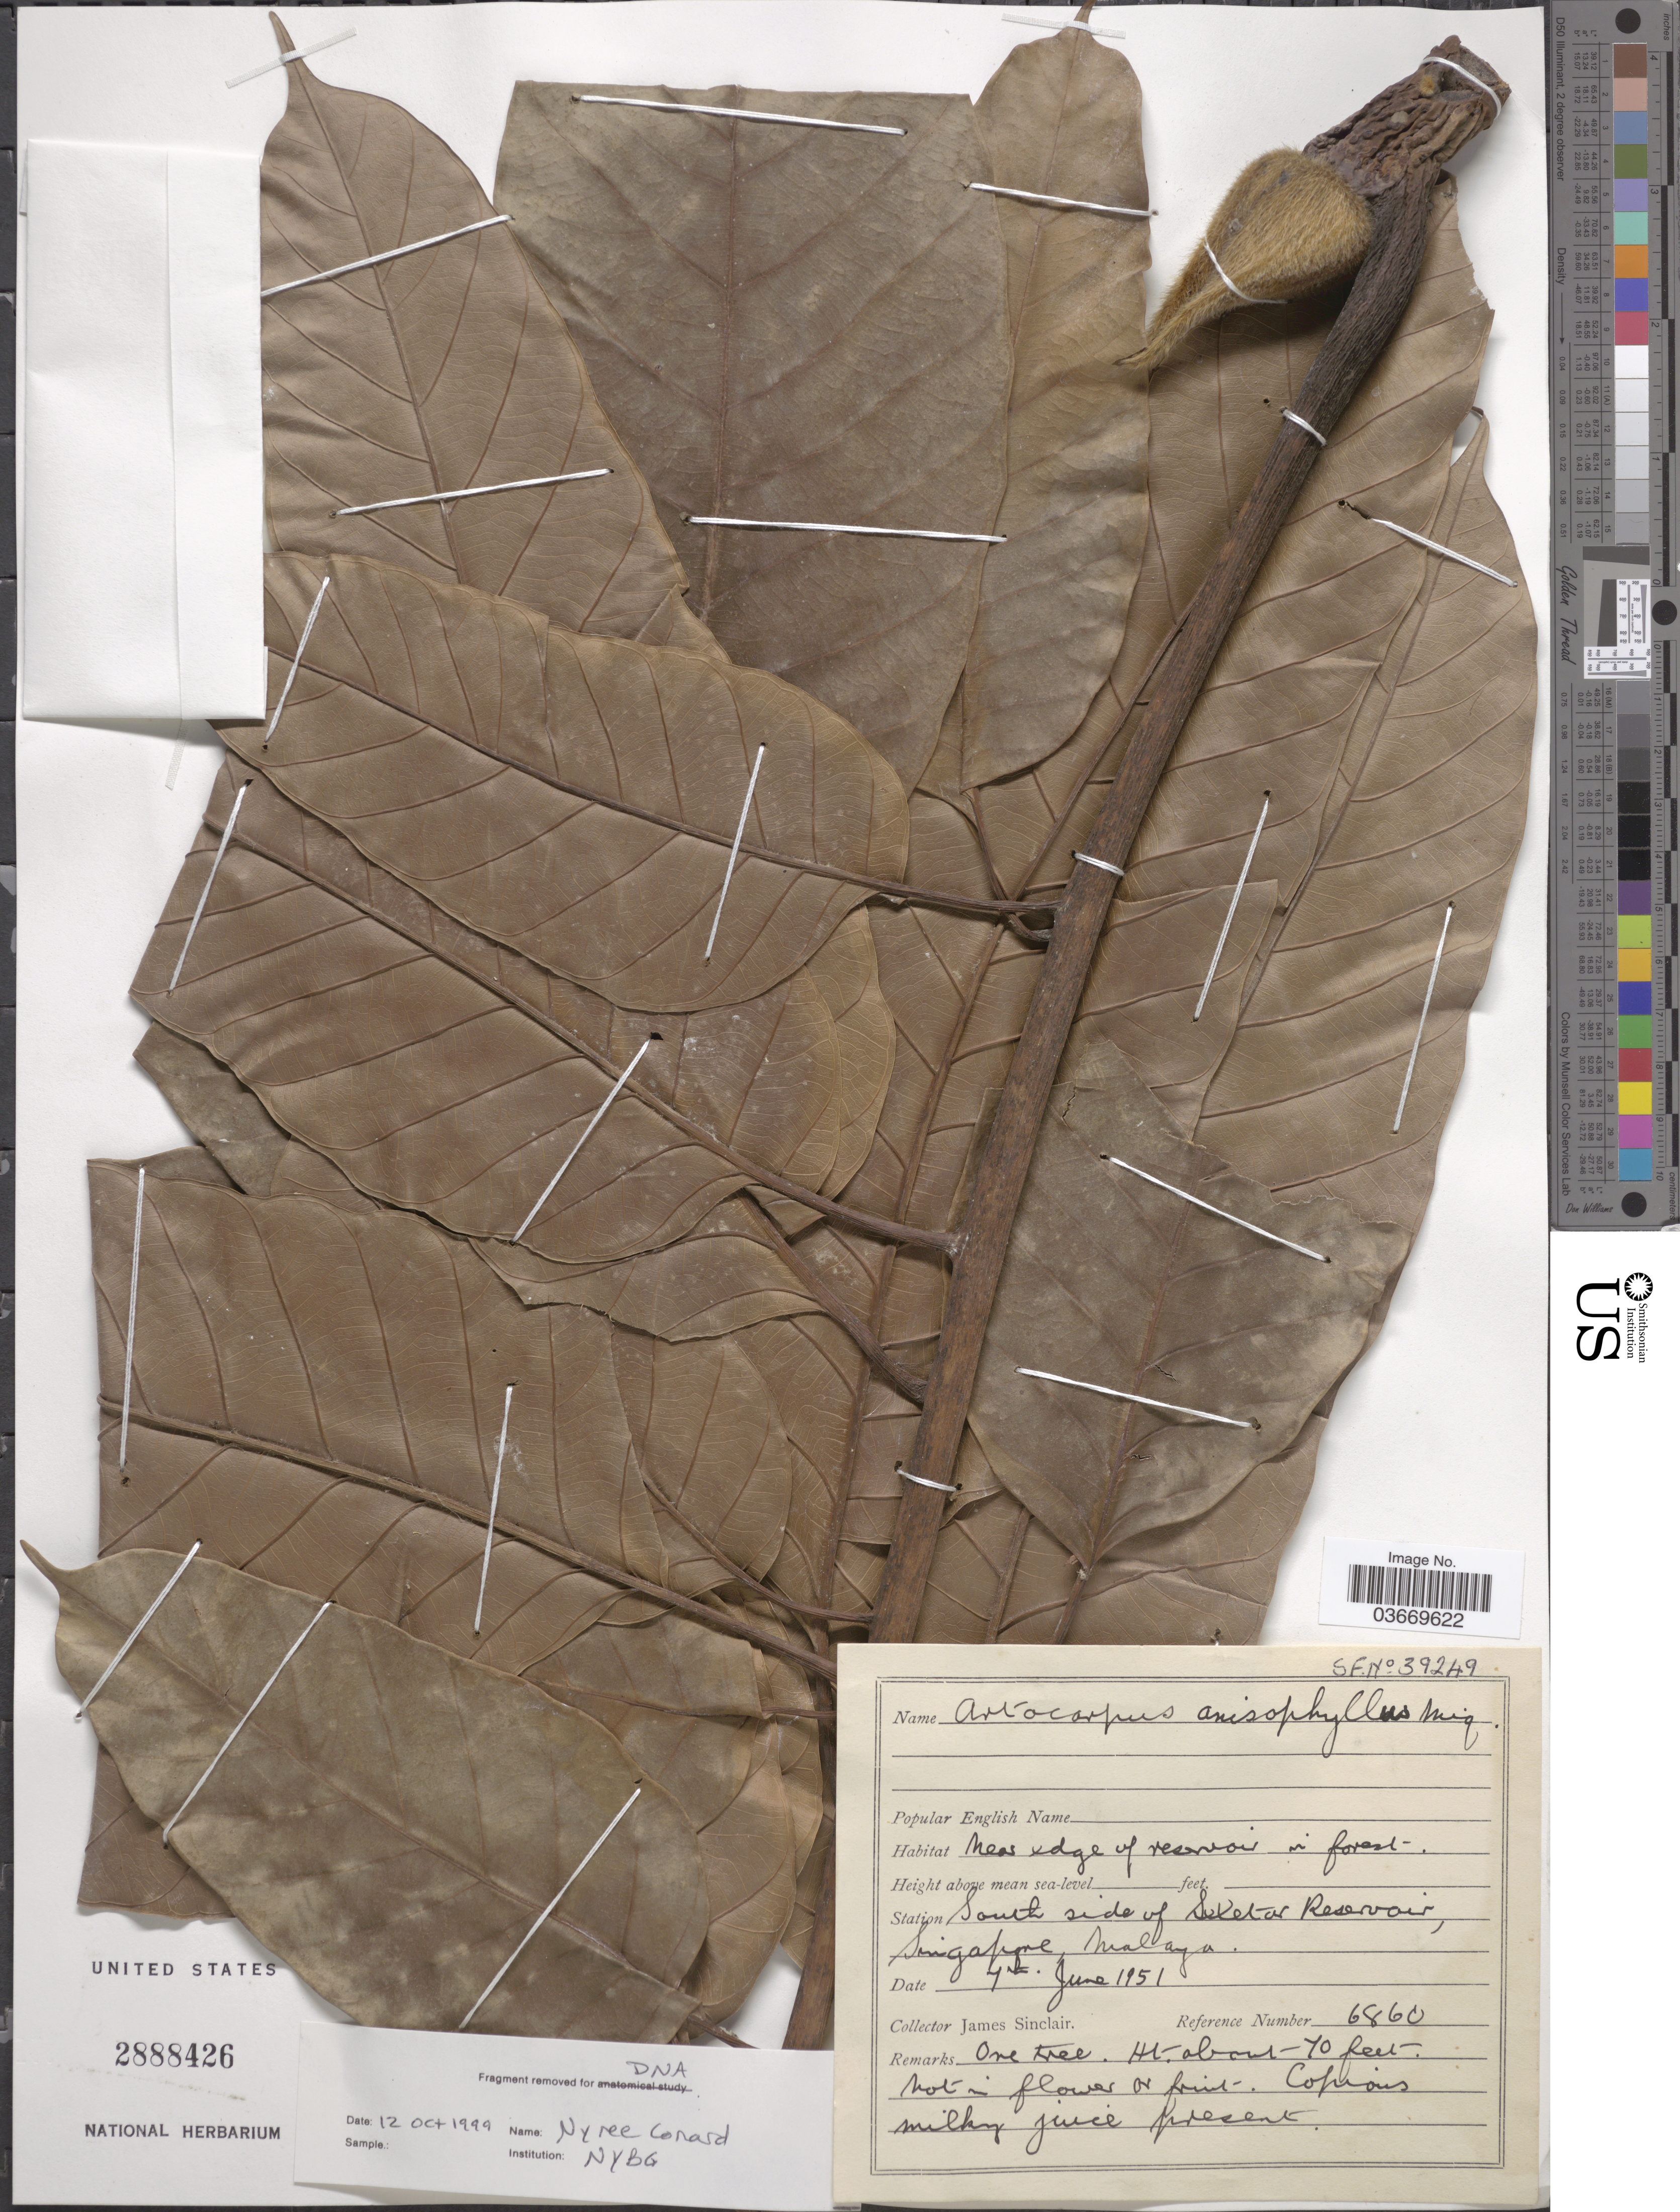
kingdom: Plantae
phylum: Tracheophyta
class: Magnoliopsida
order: Rosales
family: Moraceae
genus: Artocarpus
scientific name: Artocarpus annulatus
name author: F.M. Jarrett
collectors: J. Sinclair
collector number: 6860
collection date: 1951-06-07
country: Singapore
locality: Station South side of Seletor Reservoir, Singapore, Malaya.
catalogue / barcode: US 2888426